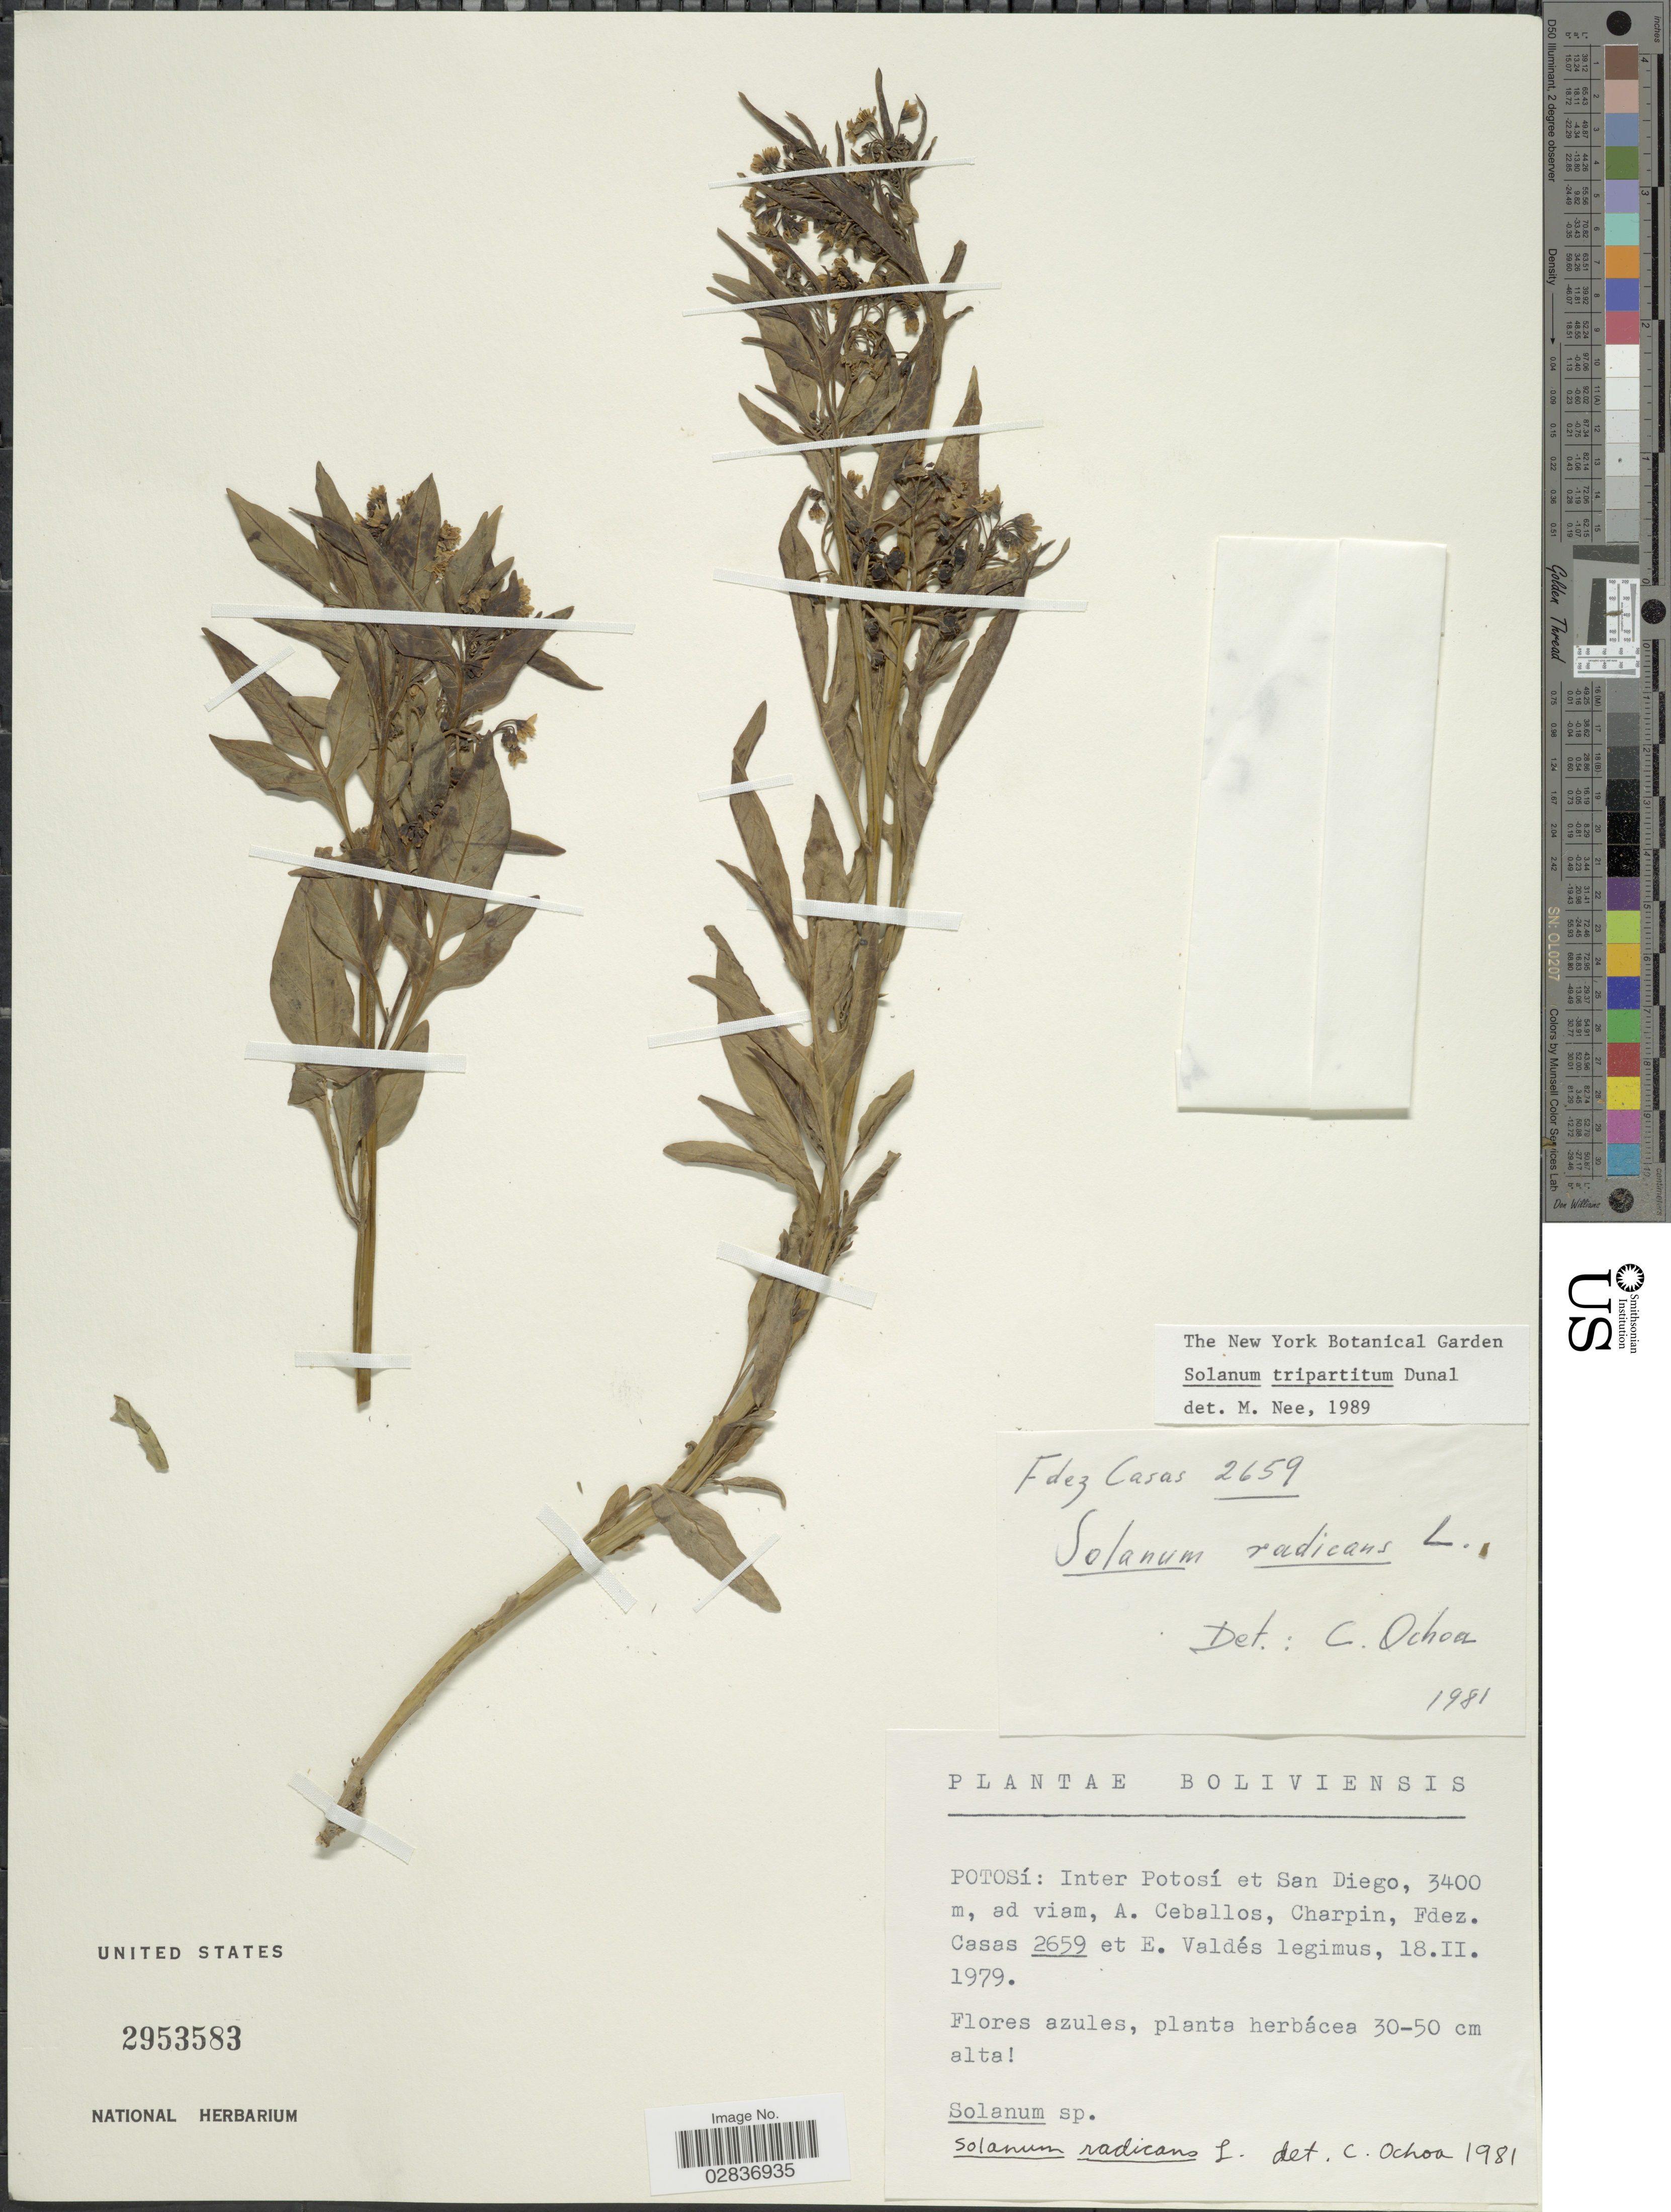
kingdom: Plantae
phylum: Tracheophyta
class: Magnoliopsida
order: Solanales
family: Solanaceae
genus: Solanum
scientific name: Solanum tripartitum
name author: Dunal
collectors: A. Ceballos, Charpin, F. Casas & E. Valdés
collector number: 2659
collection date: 1979-02-18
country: Bolivia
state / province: Potosi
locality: Inter Potosí et San Diego.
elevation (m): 3400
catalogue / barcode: US 2953583